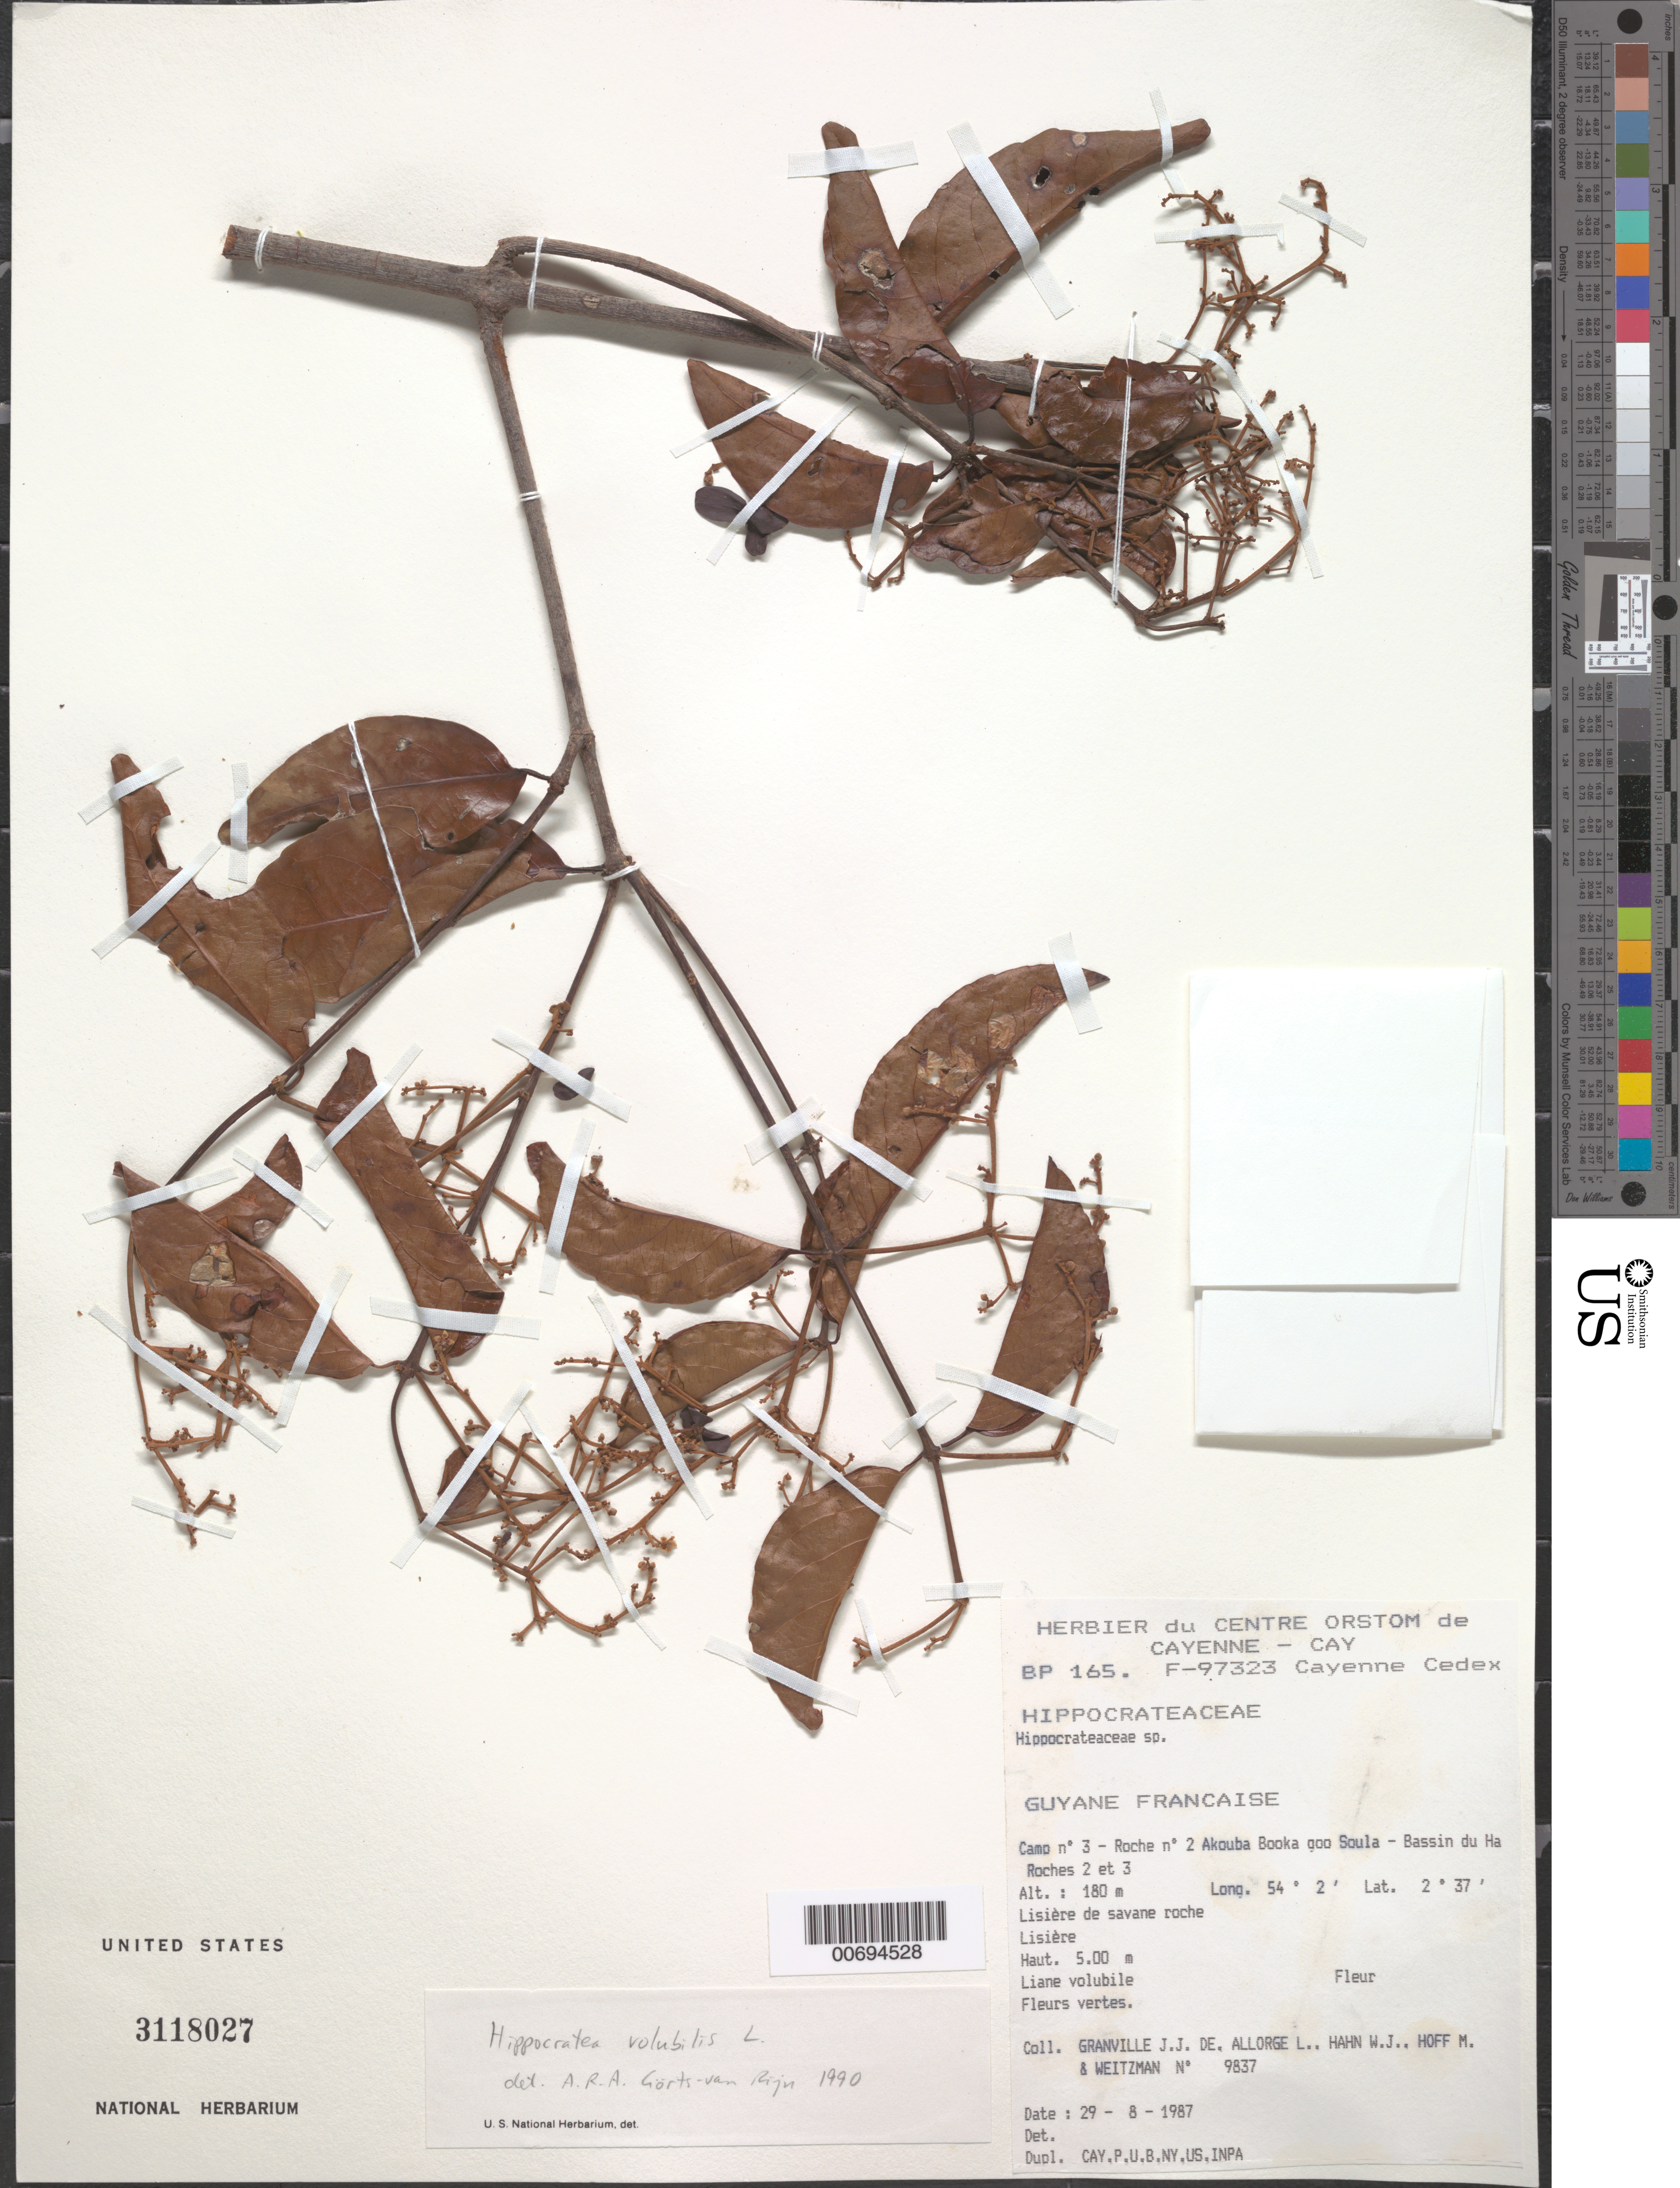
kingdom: Plantae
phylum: Tracheophyta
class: Magnoliopsida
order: Celastrales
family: Celastraceae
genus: Hippocratea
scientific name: Hippocratea volubilis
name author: L.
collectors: J.-J. de Granville, L. Allorge, W. J. Hahn, M. Hoff & Weitzman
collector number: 9837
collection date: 1987-08-29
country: French Guiana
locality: Guyane Francaise. Camp n° 3 - Roche n° 2 Akouba Booka goo Soula - Bassin du Ha Roches 2 et 3.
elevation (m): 180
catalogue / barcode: US 3118027